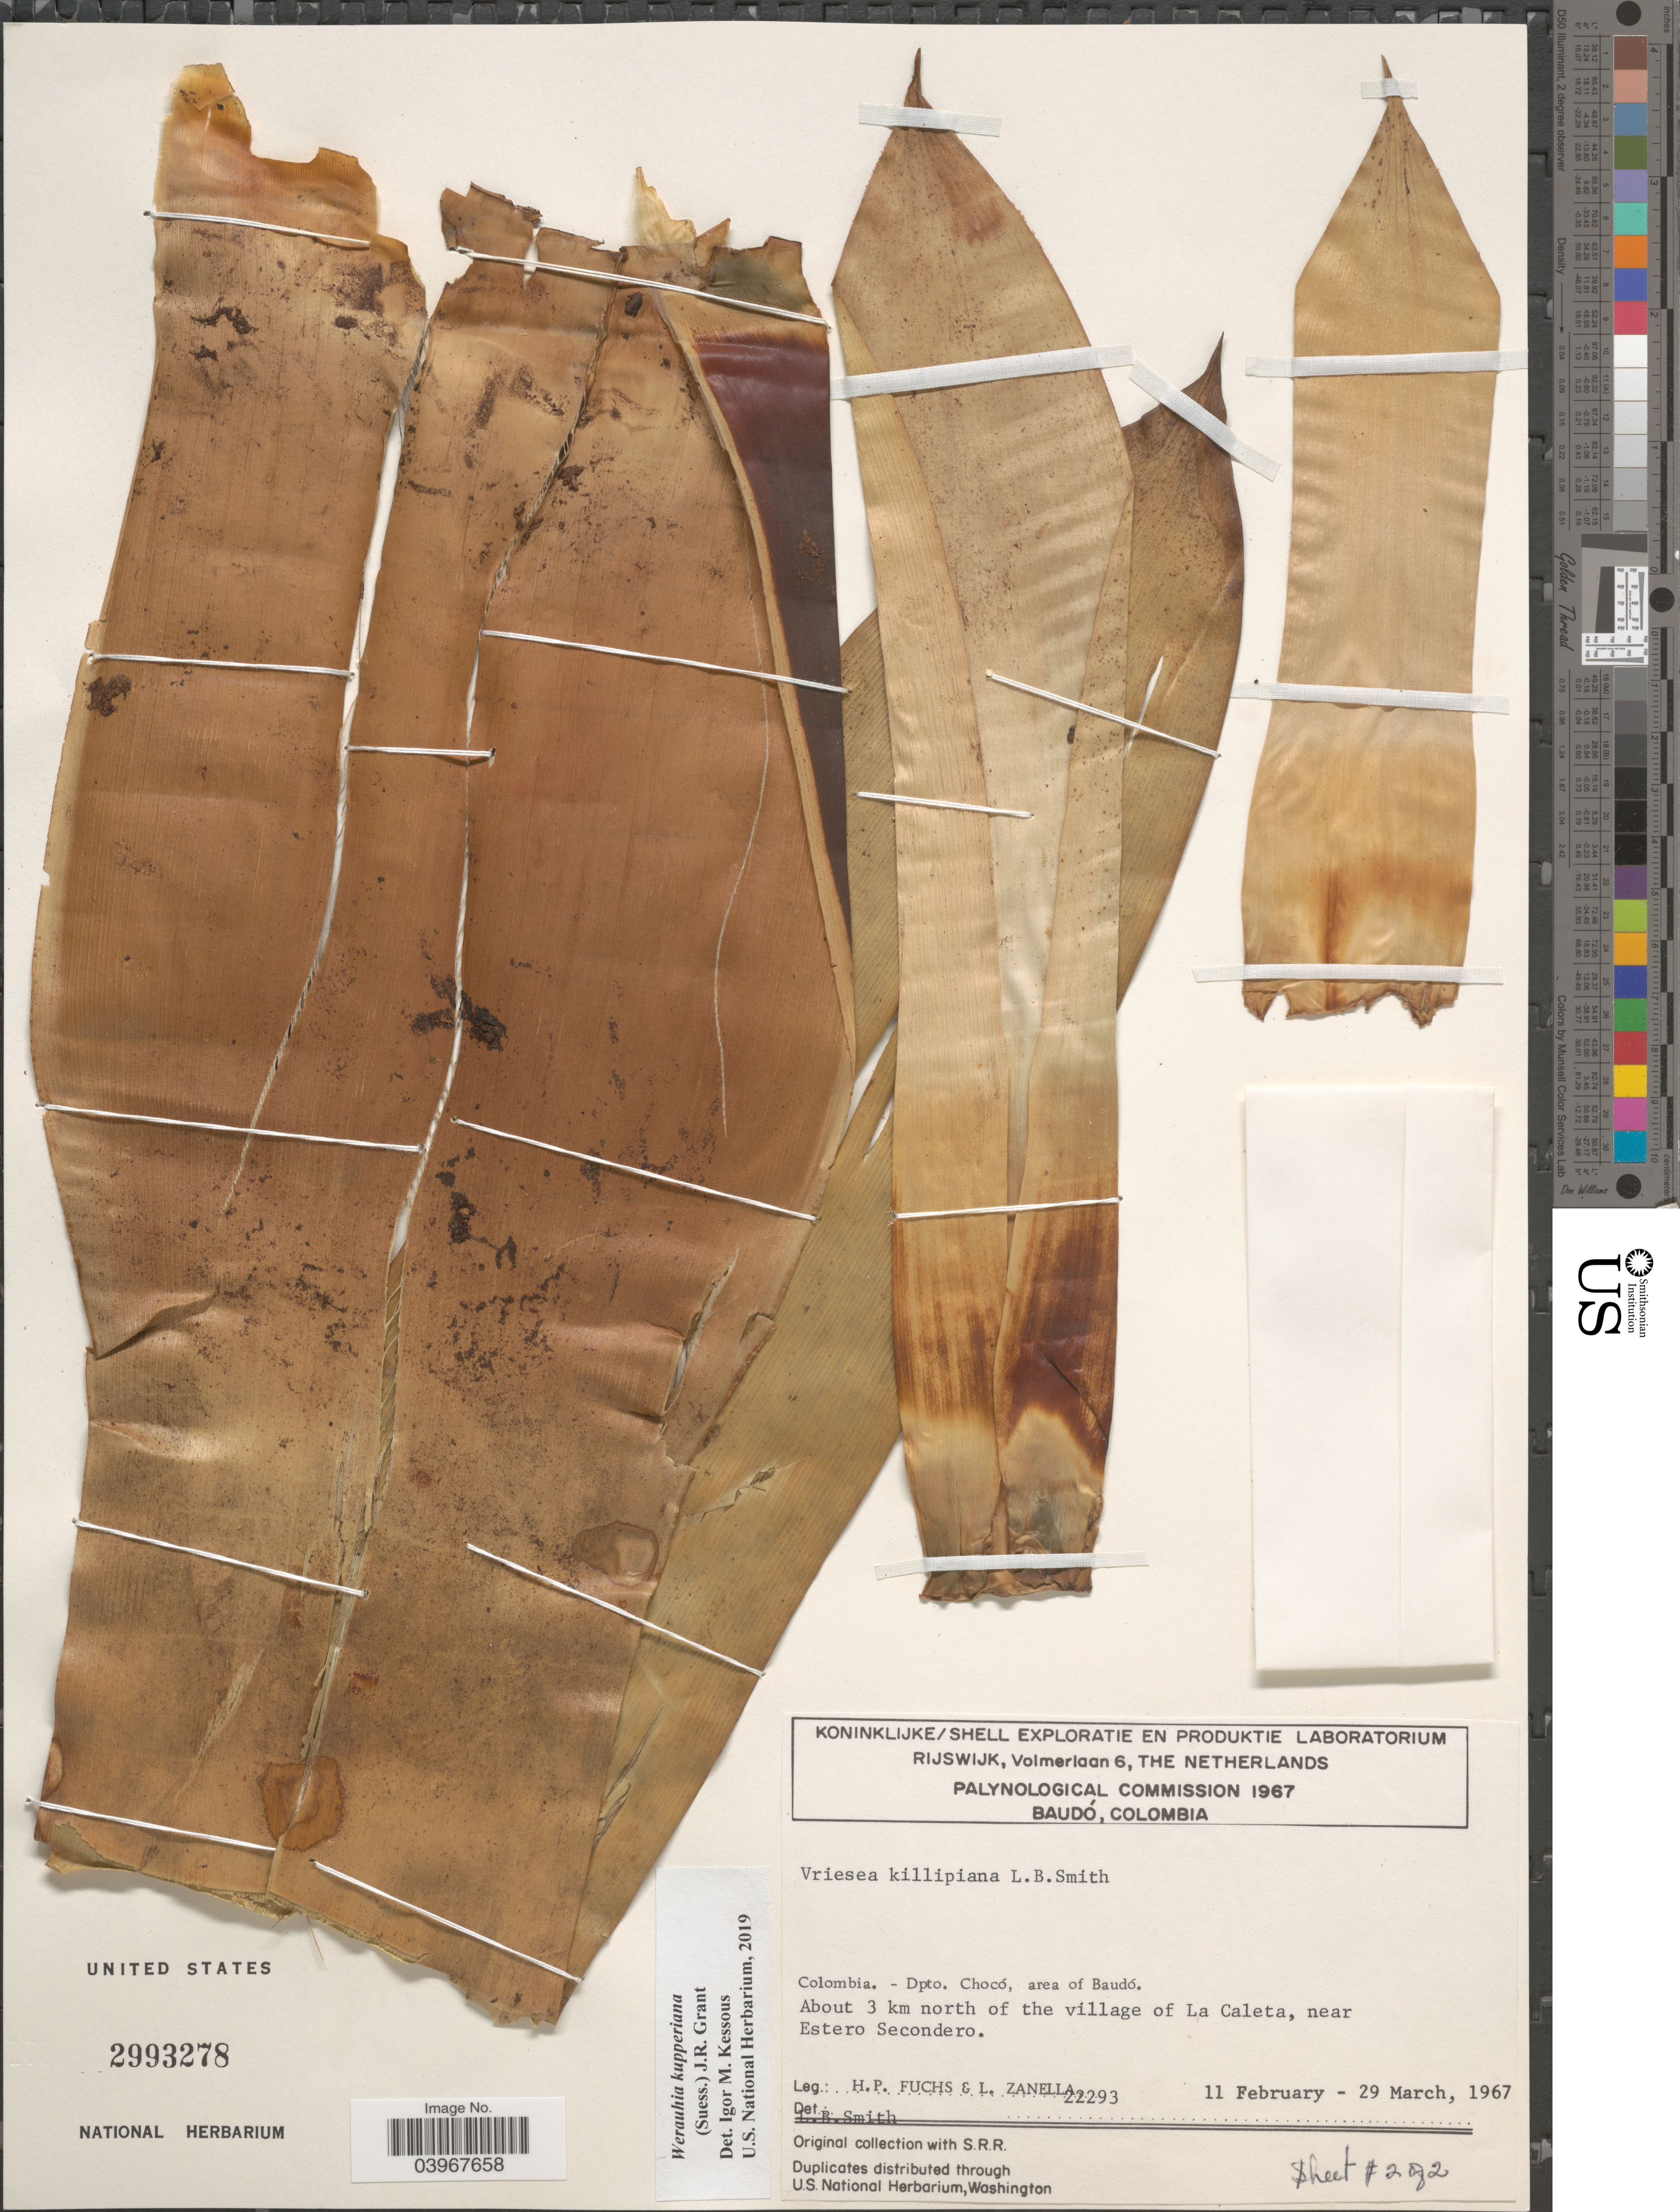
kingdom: Plantae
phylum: Tracheophyta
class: Liliopsida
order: Poales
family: Bromeliaceae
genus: Werauhia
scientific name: Werauhia kupperiana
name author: (Suess.) J.R. Grant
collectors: H. P. Fuchs & L. Zanella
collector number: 22293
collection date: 1967-02-11/1967-03-29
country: Colombia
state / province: Chocó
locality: Dpto. Chocó, area of Baudó. About 3 km north of the village of La Caleta, near Estero Secondero.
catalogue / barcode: US 2993278